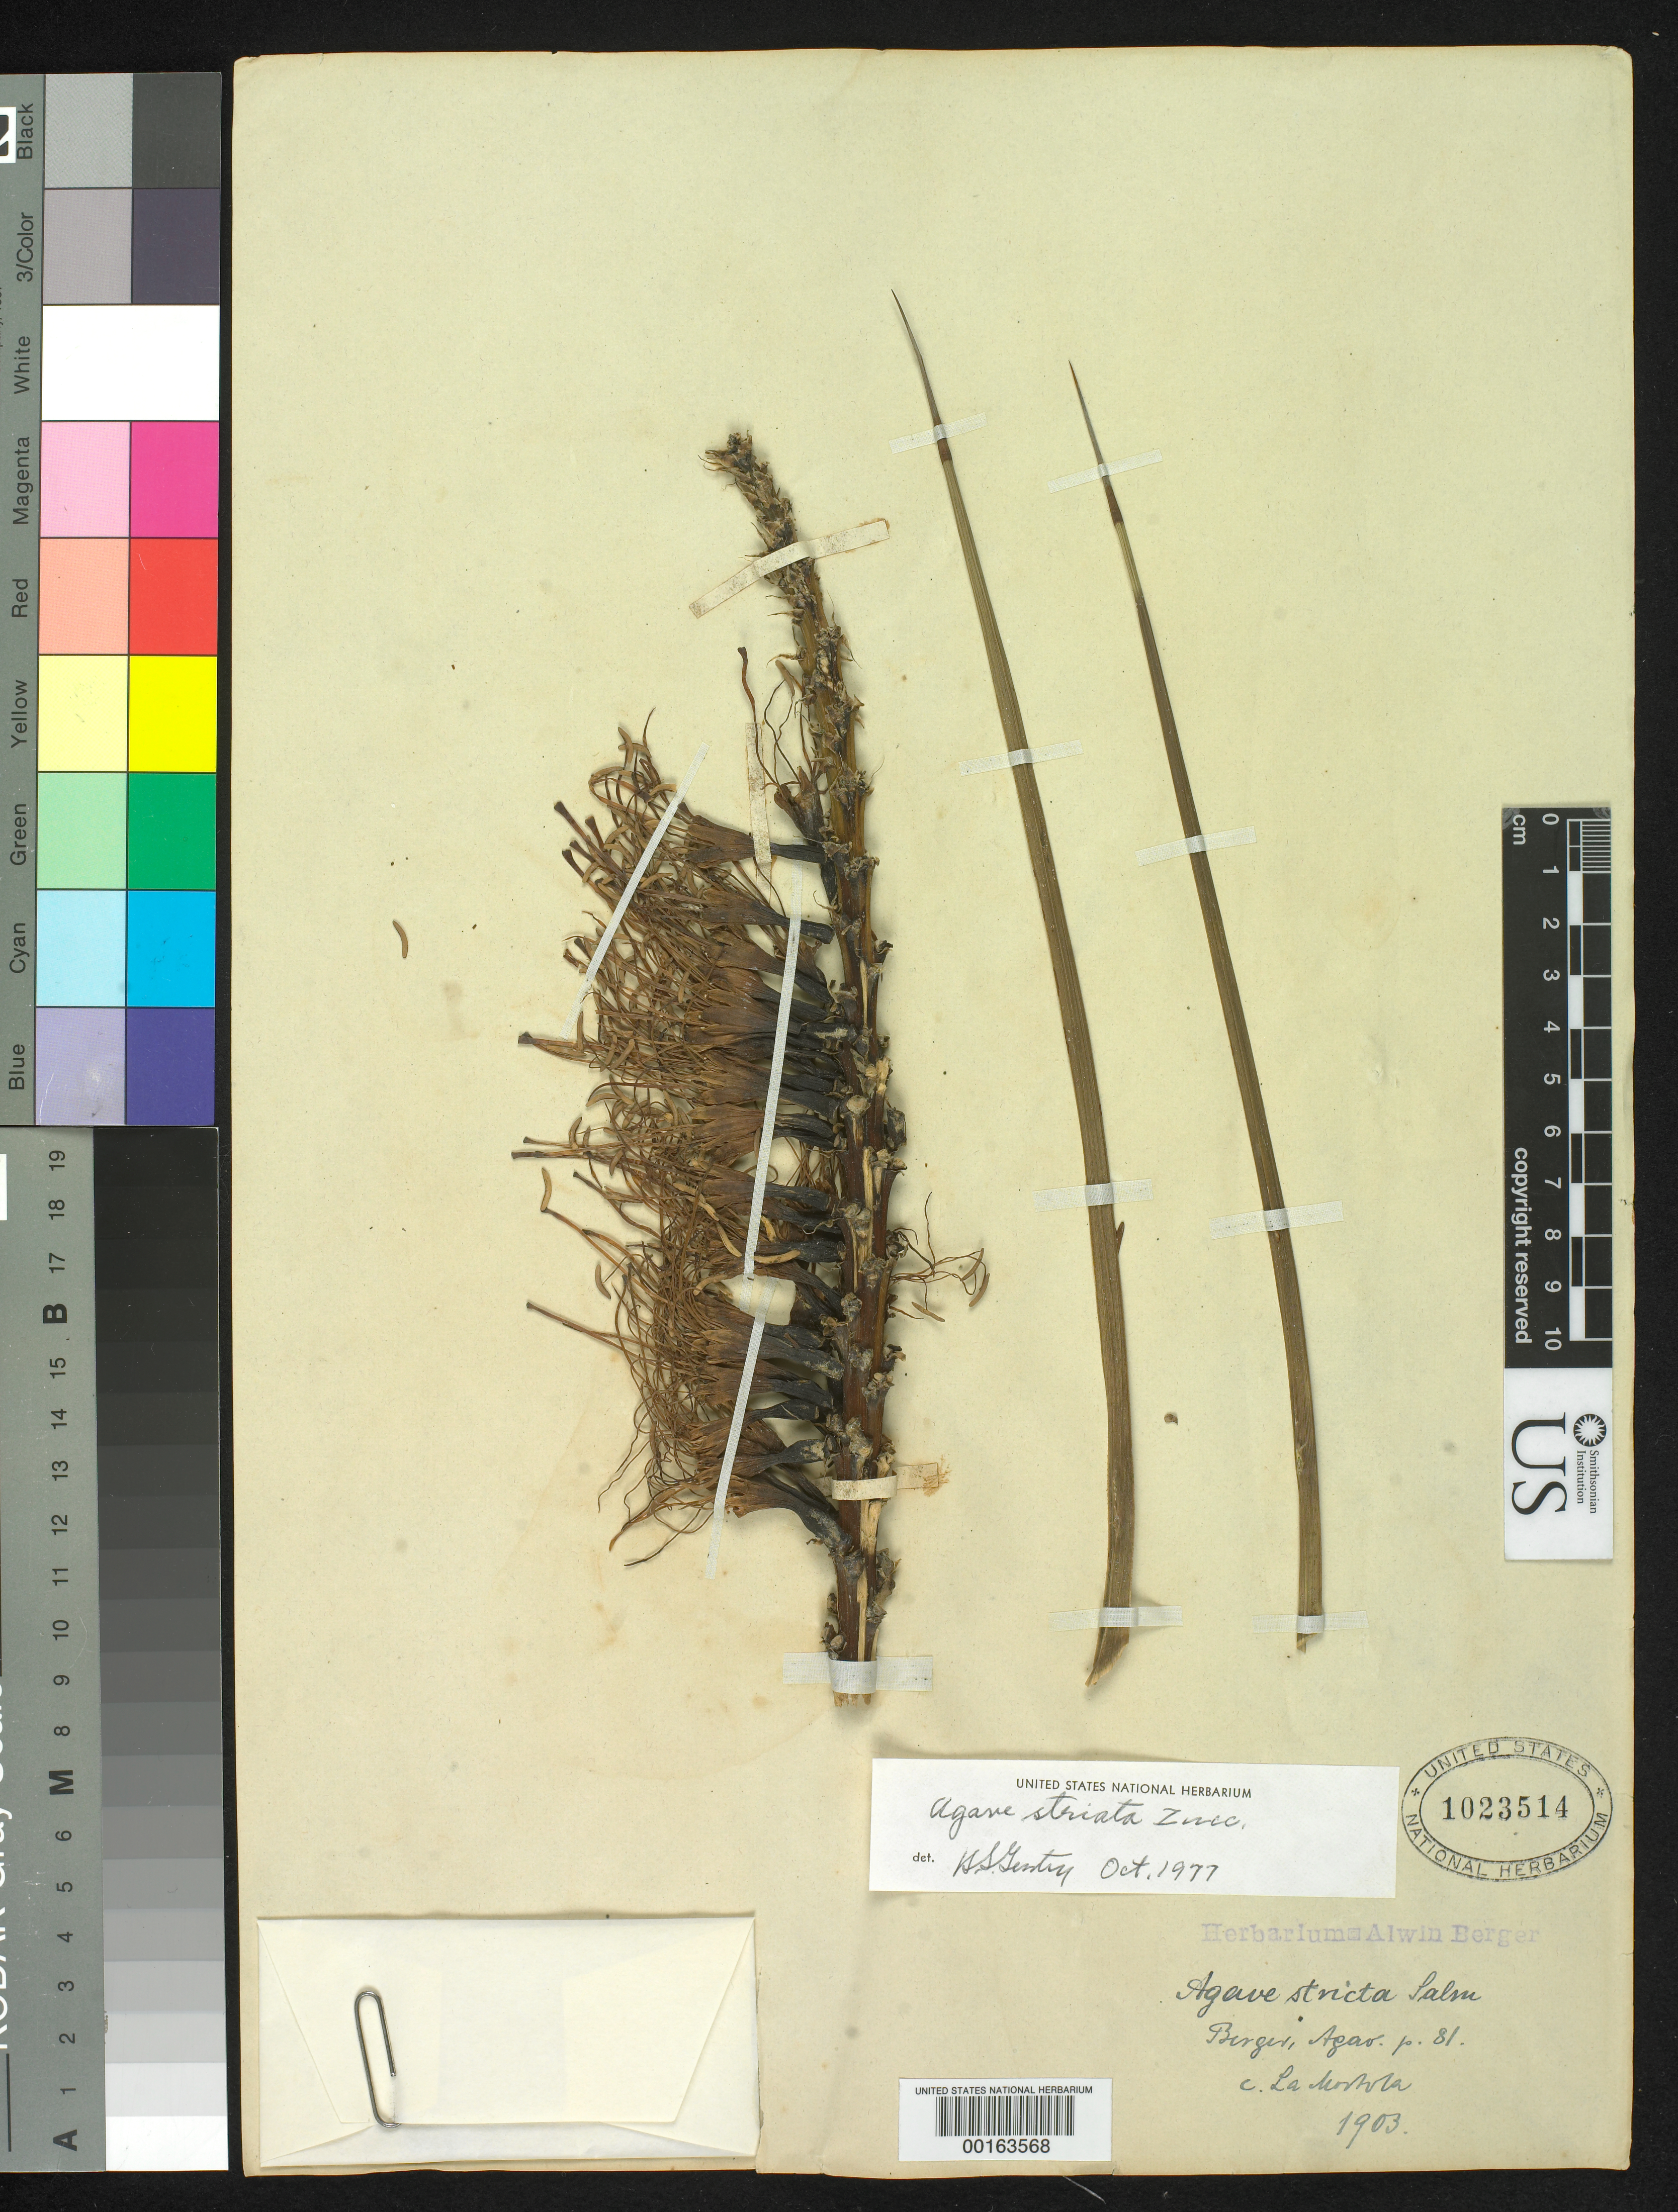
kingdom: Plantae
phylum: Tracheophyta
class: Liliopsida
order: Asparagales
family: Asparagaceae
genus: Agave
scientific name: Agave striata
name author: Zucc.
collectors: ex herb. A. Berger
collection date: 1909-06-02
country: Mexico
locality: Cultivated at La Mortola, Italy.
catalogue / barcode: US 1023514